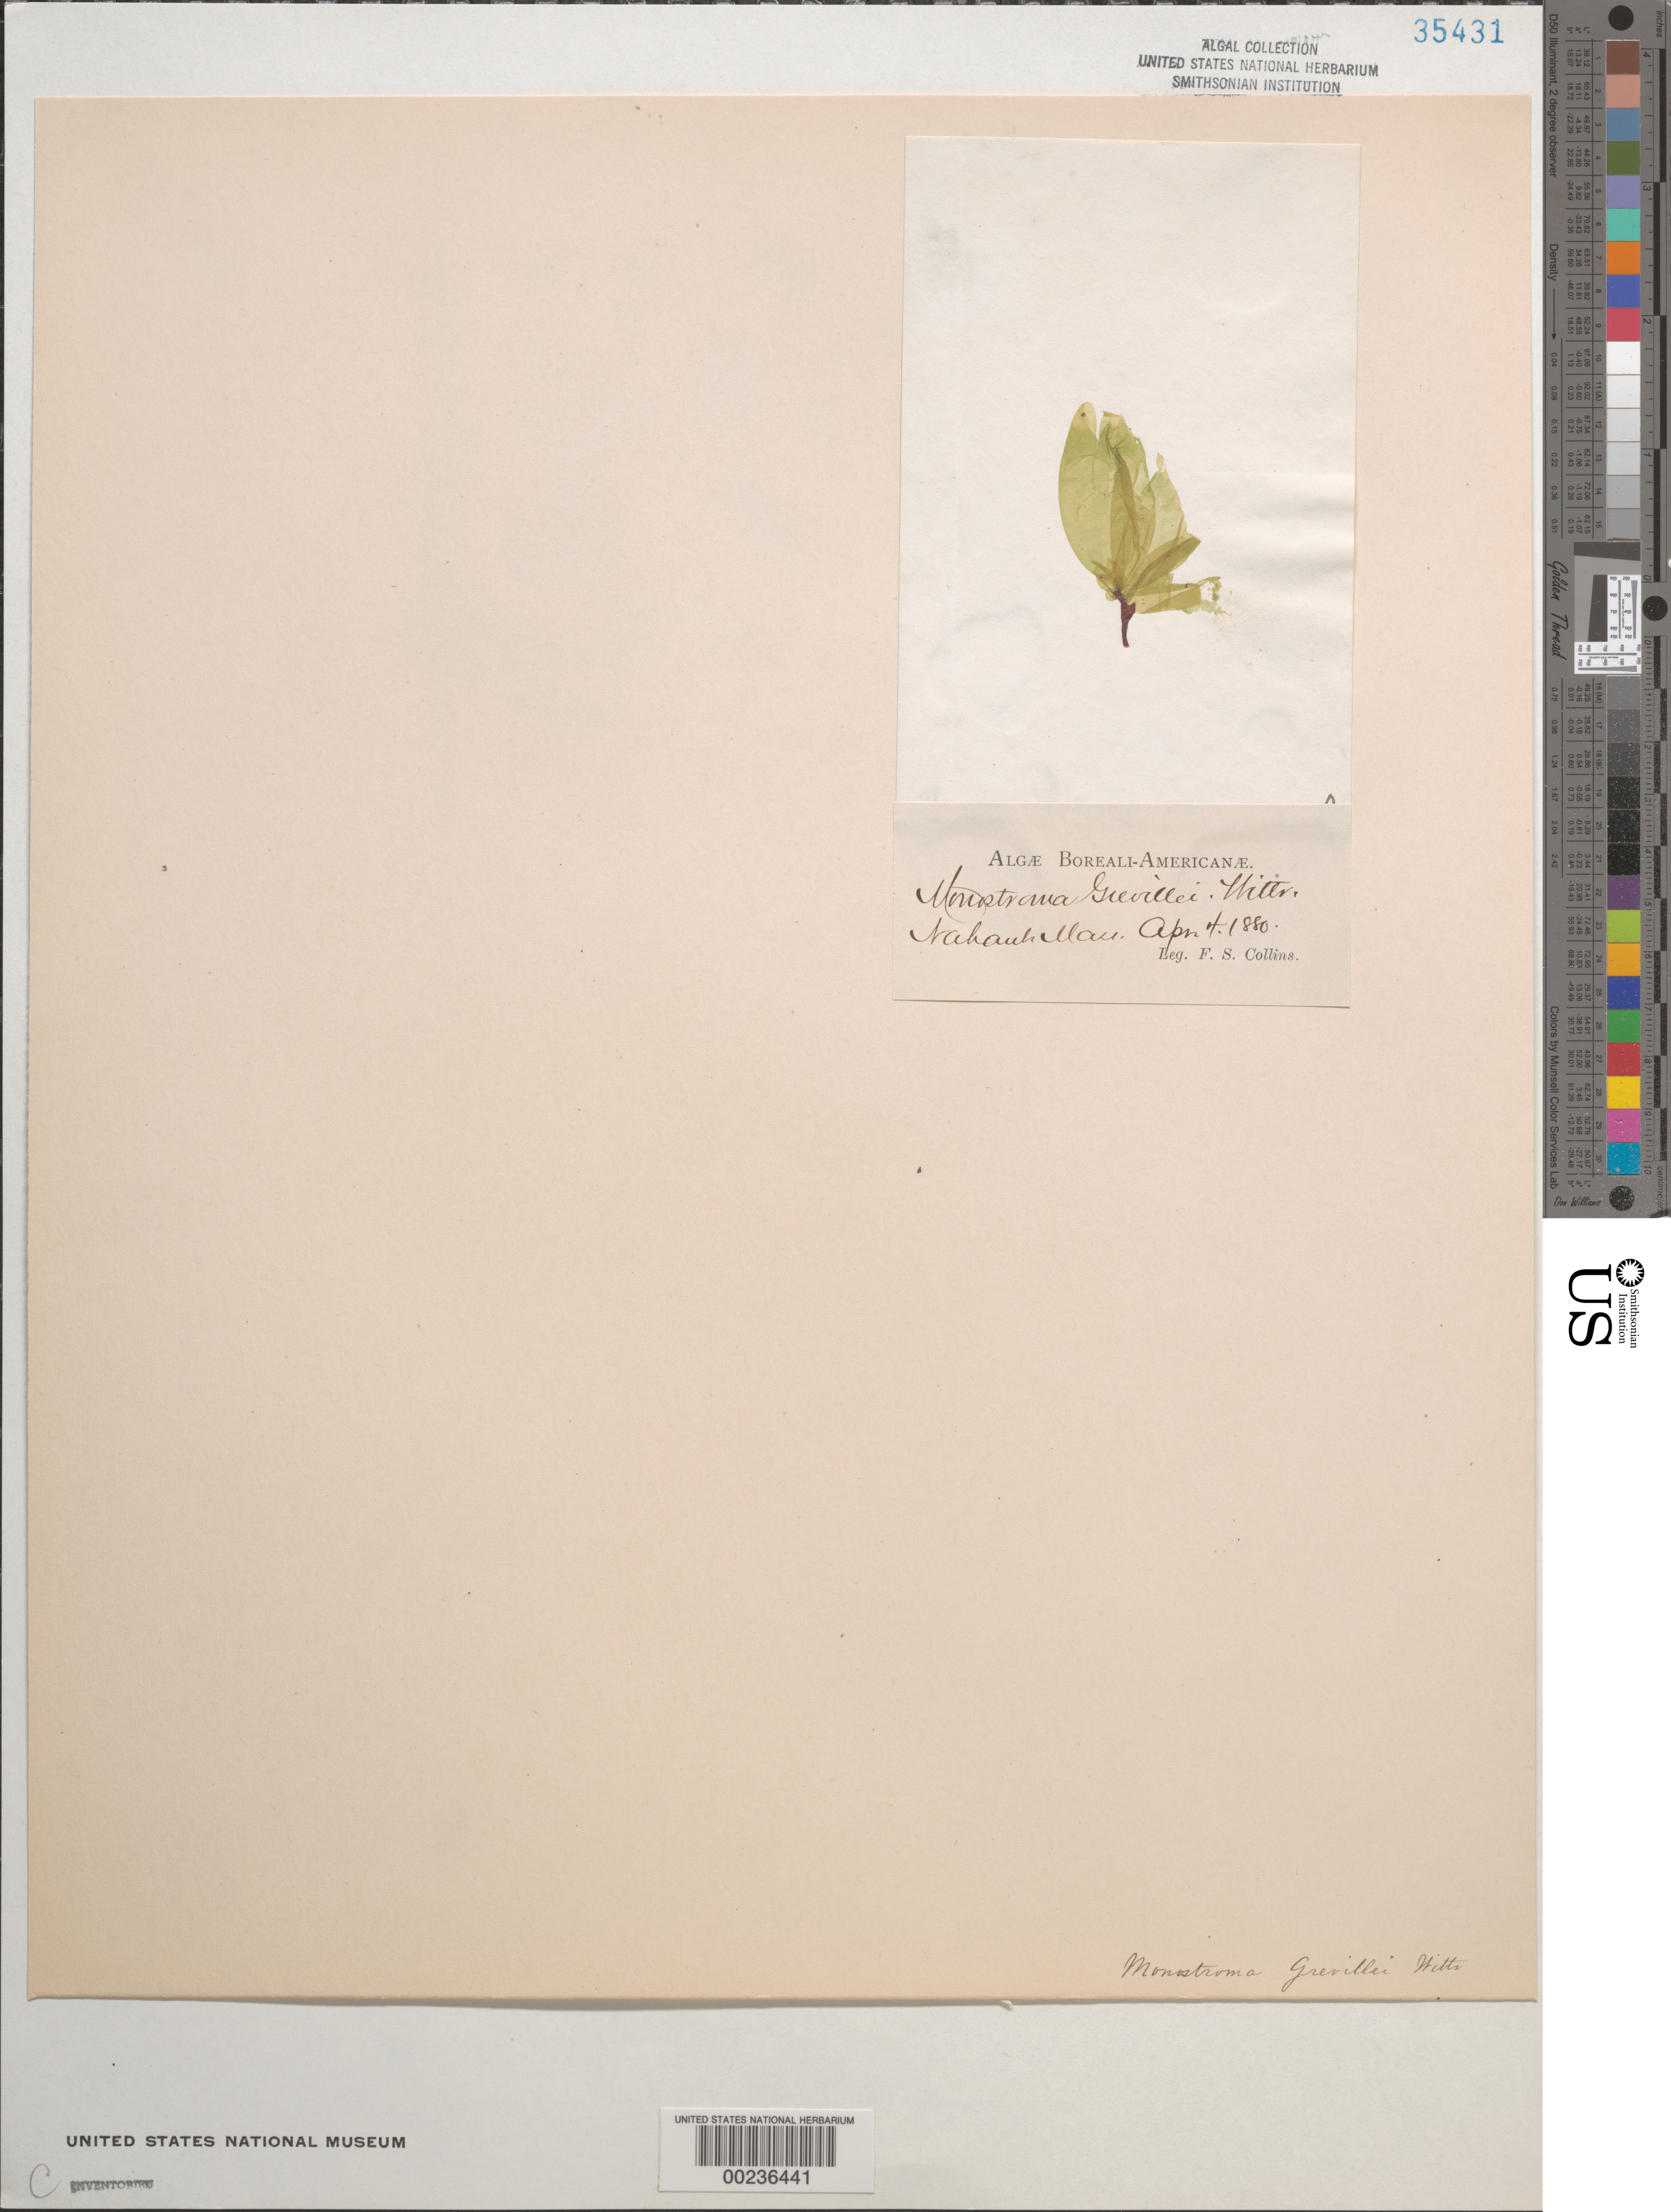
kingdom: Plantae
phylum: Chlorophyta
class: Ulvophyceae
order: Ulvales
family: Monostromataceae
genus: Monostroma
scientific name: Monostroma grevillei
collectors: F. Collins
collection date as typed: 04 Apr 1880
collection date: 1880-04-04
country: United States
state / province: Massachusetts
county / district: Essex County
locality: Nahant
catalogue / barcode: US 35431